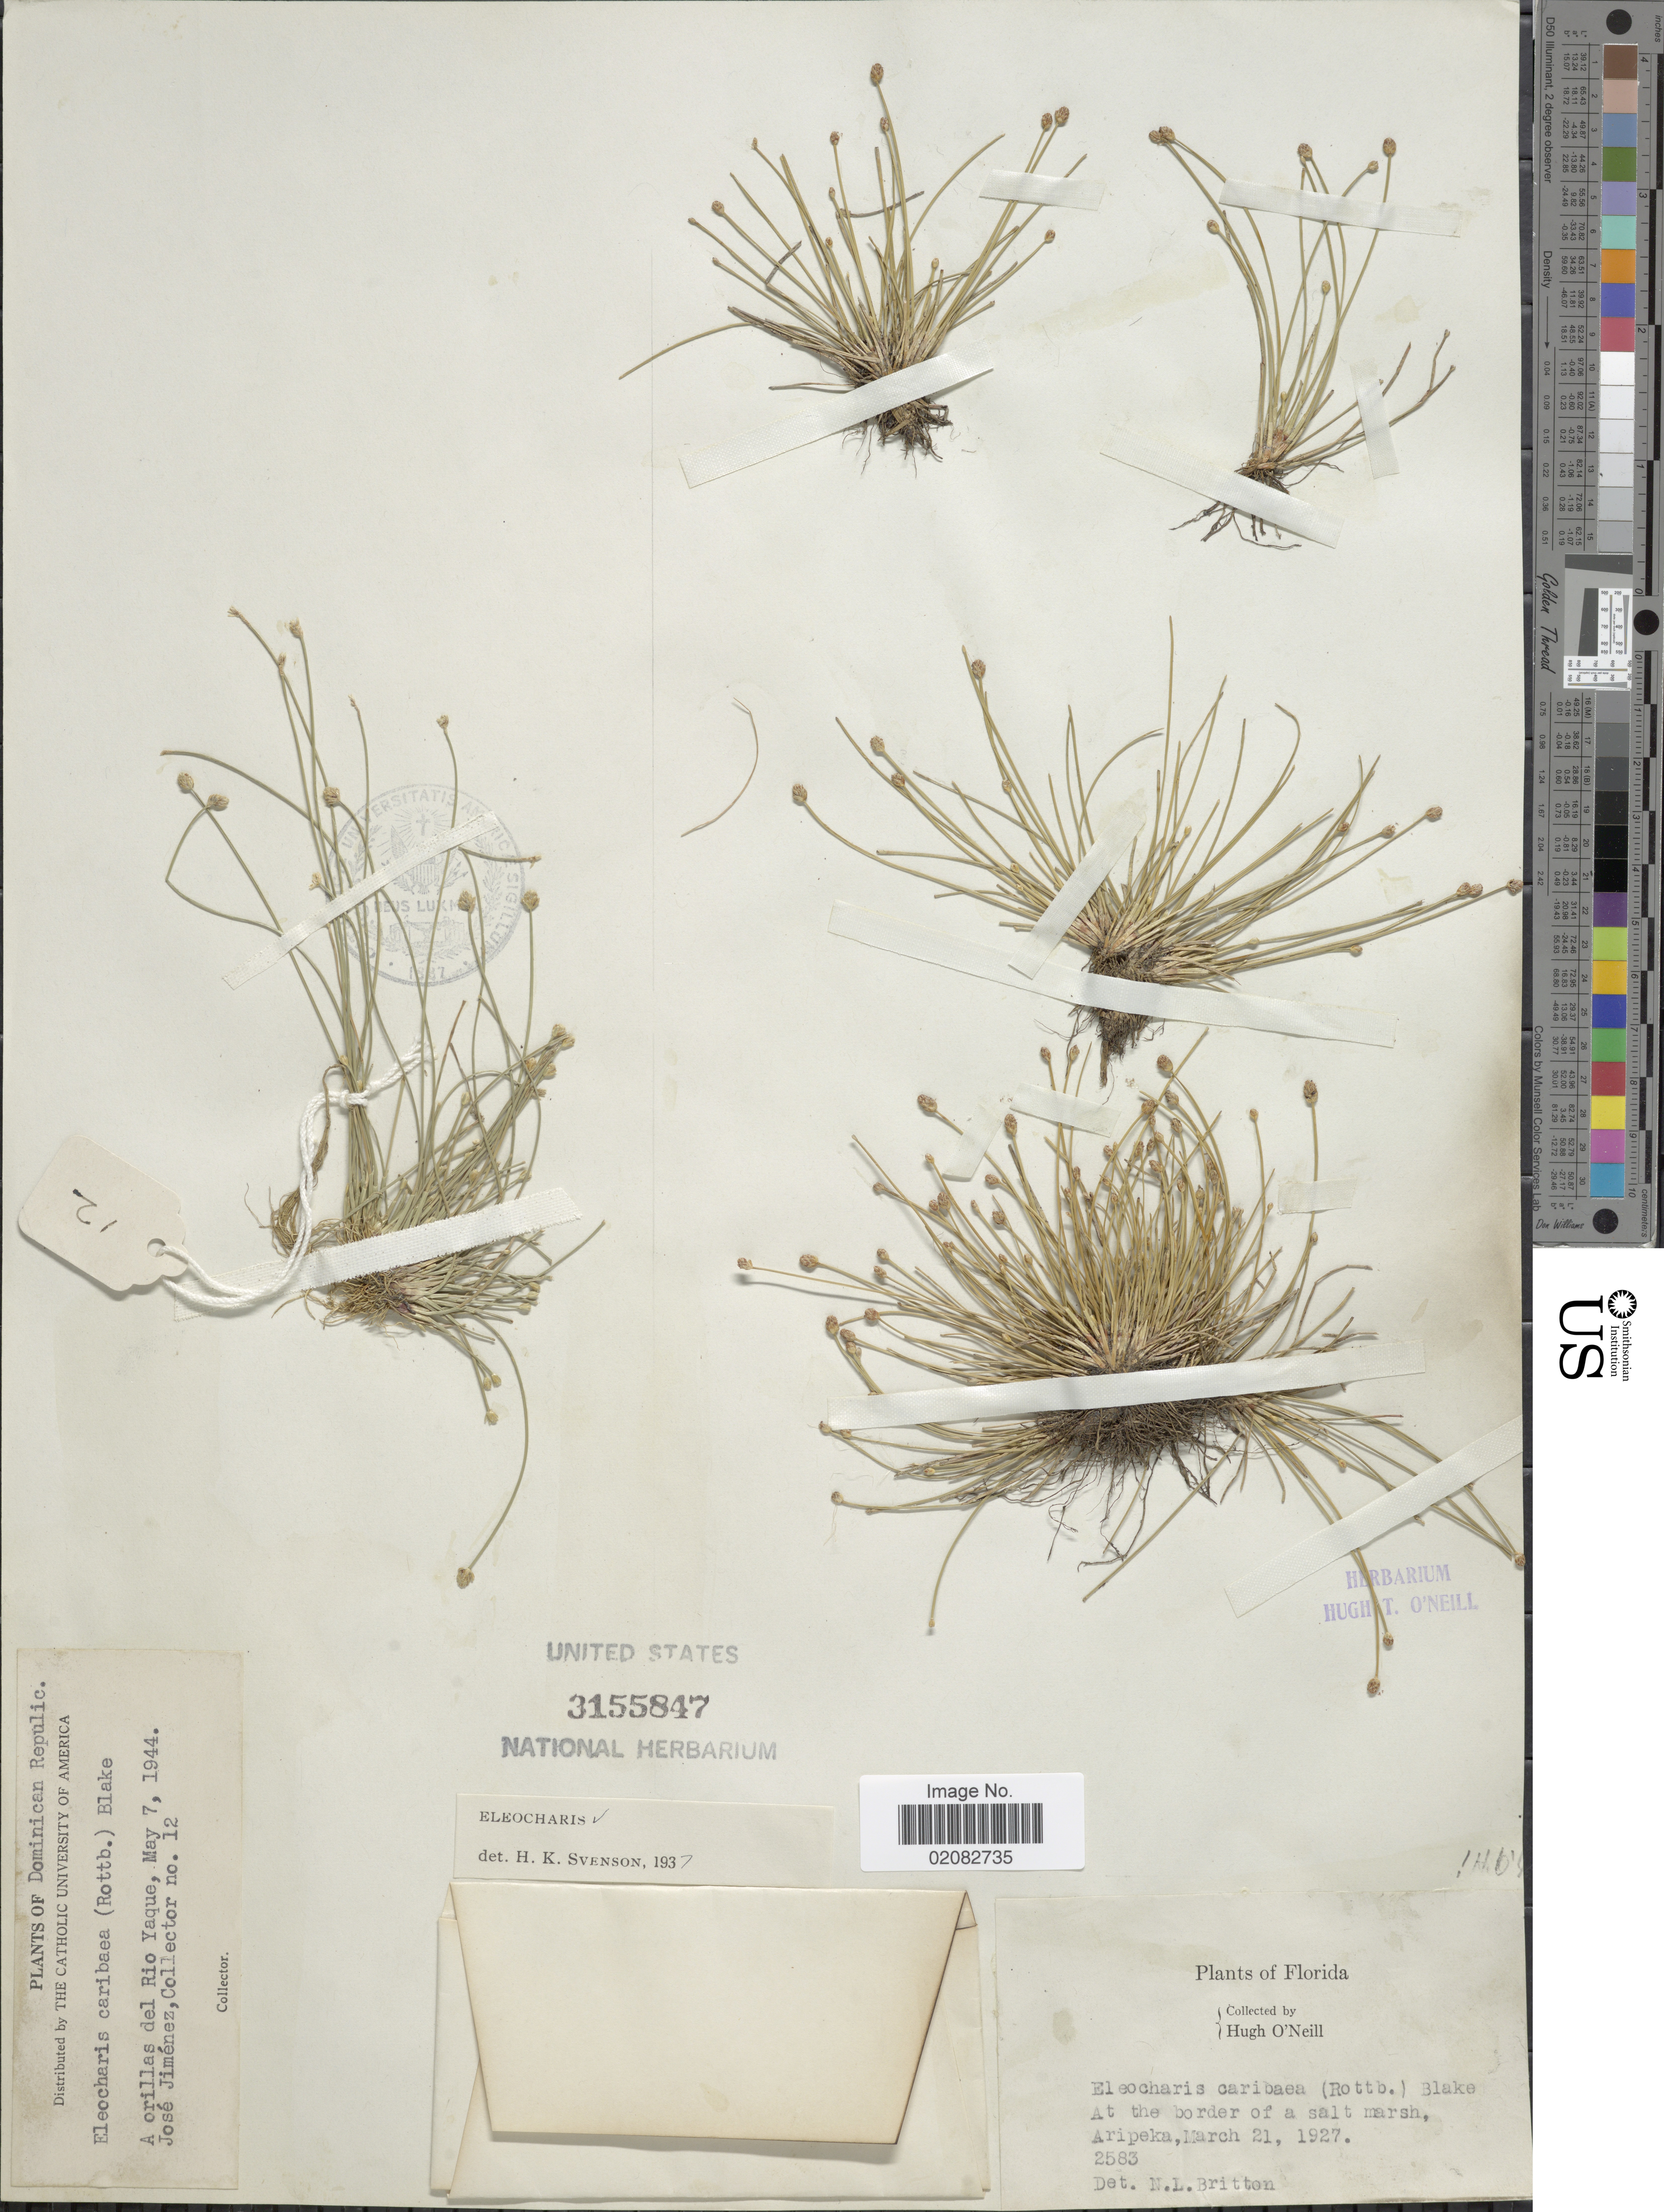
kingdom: Plantae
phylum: Tracheophyta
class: Liliopsida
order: Poales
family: Cyperaceae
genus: Eleocharis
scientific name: Eleocharis geniculata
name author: (L.) Roem. & Schult.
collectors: H. O'Neill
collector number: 2583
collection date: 1927-03-21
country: United States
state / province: Florida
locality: At the border of a salt marsh, Aripeka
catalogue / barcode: US 3155847